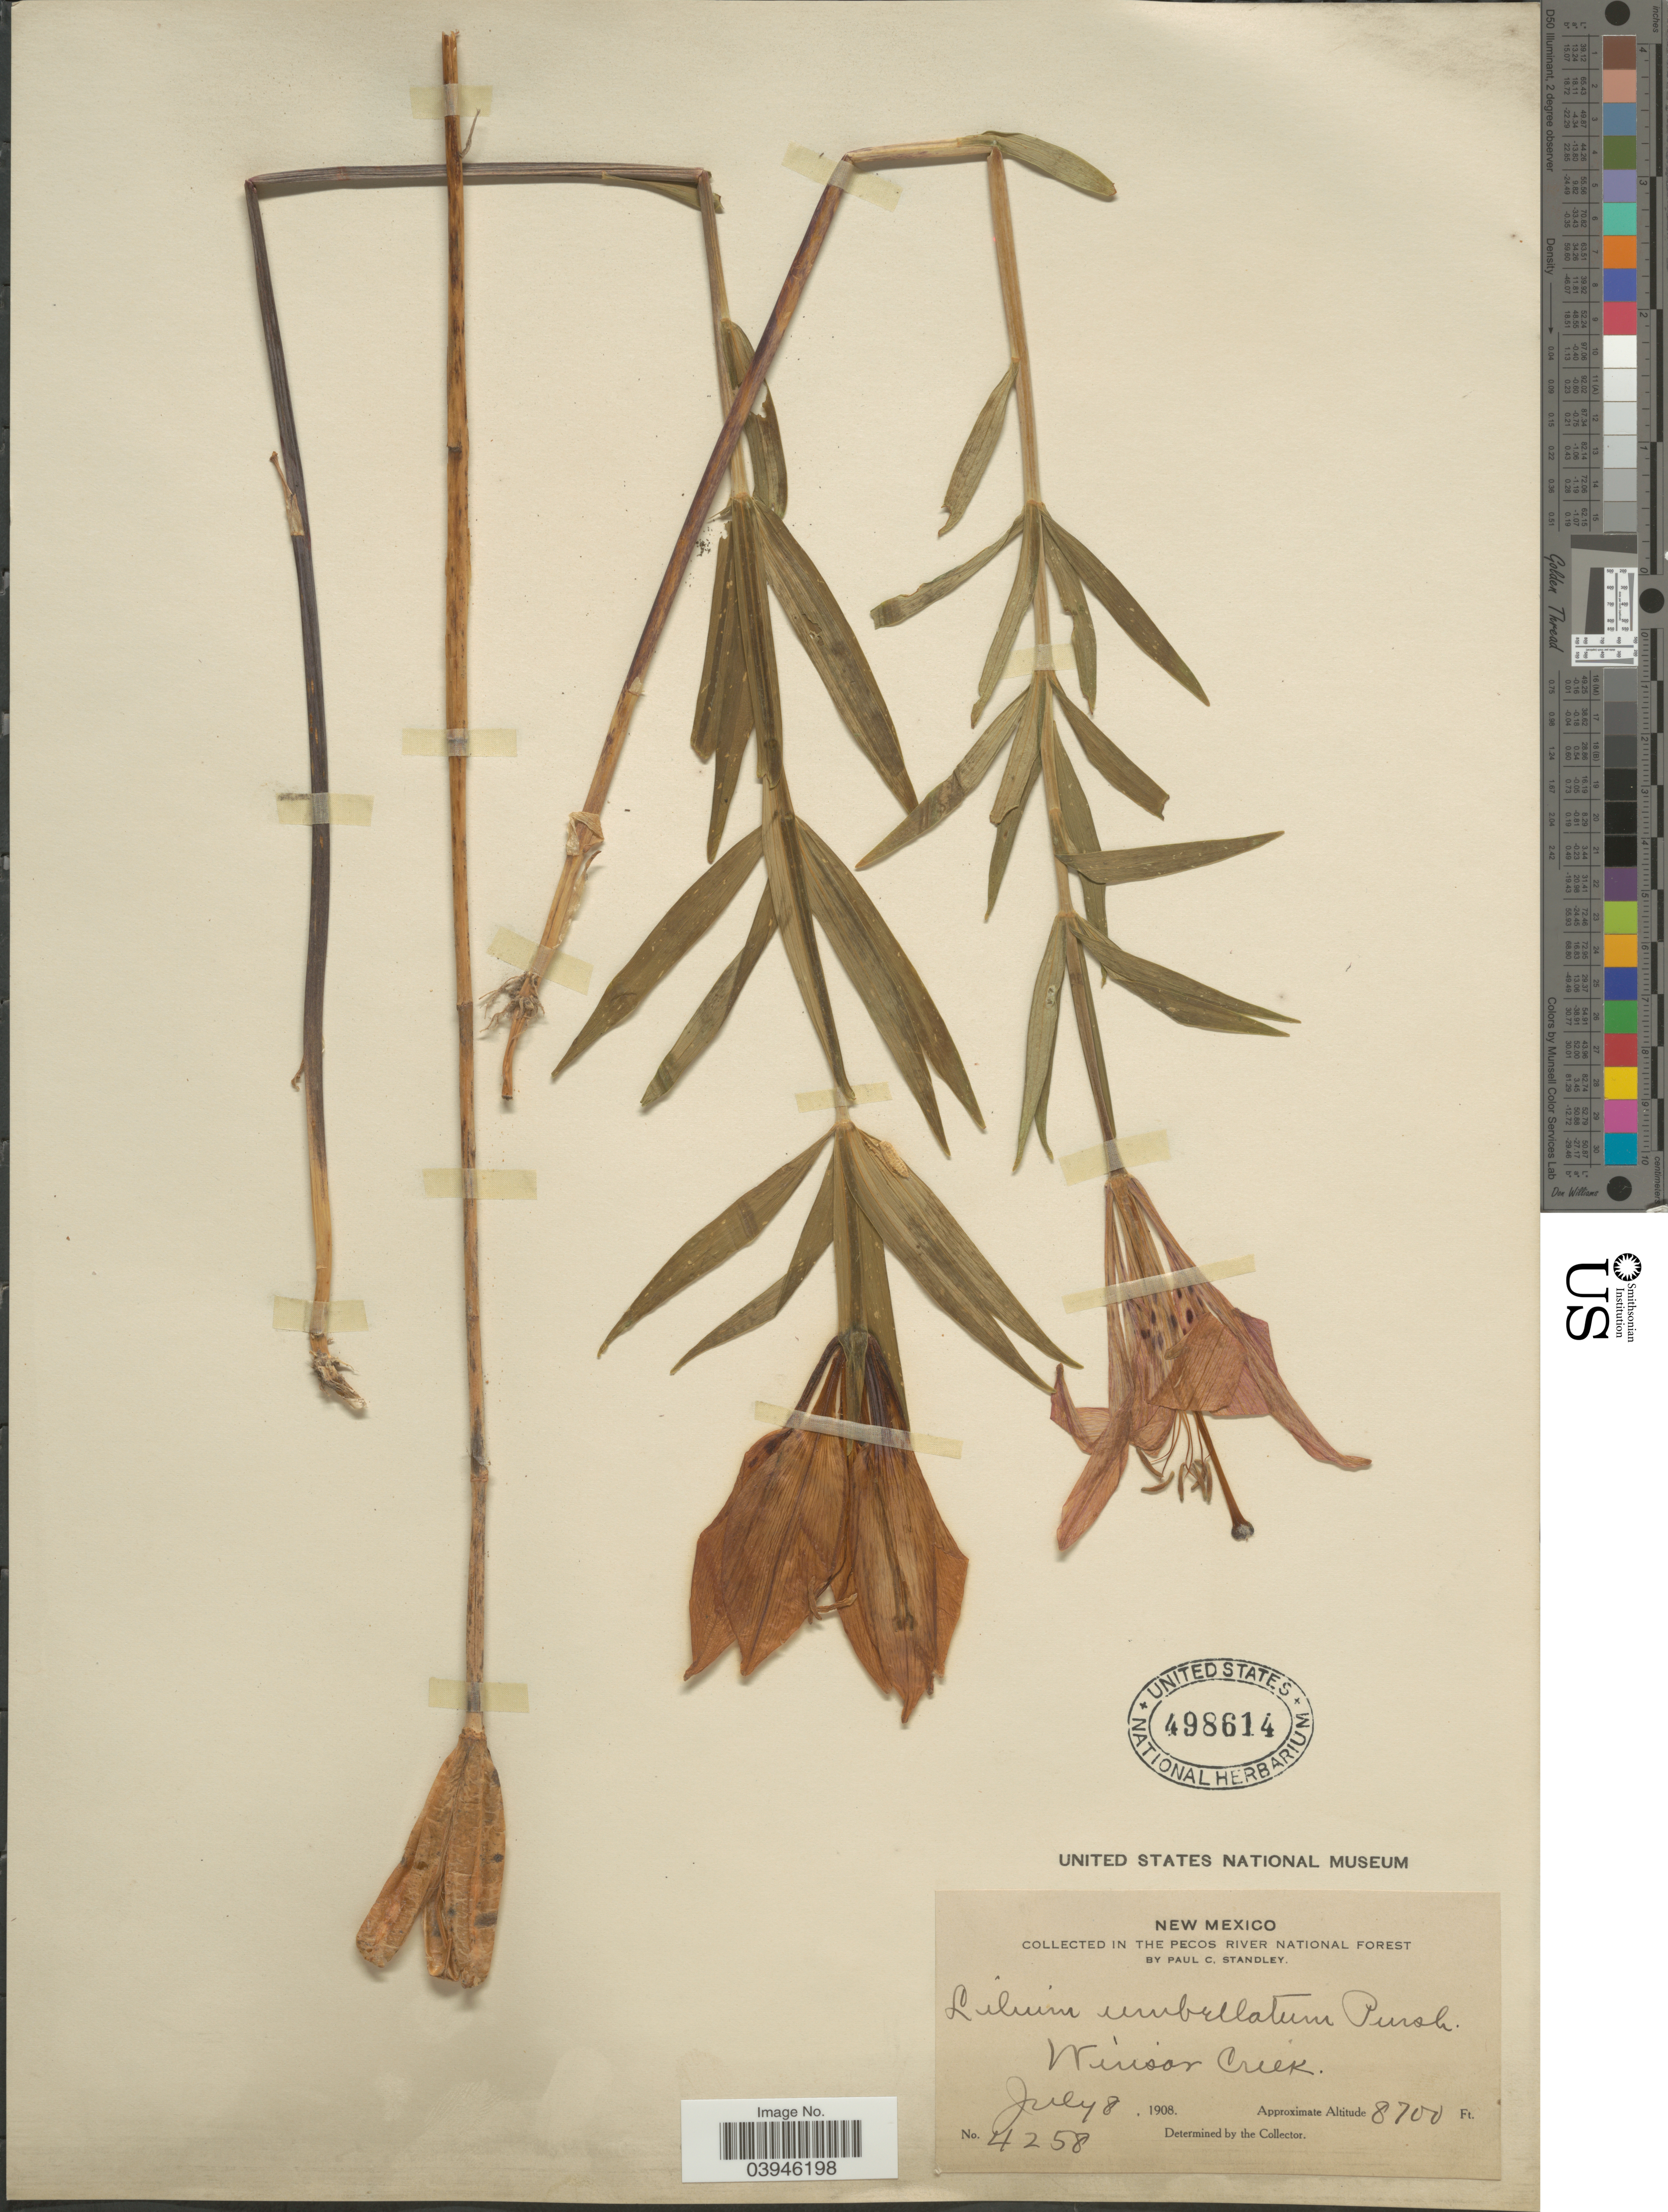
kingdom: Plantae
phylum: Tracheophyta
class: Liliopsida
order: Liliales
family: Liliaceae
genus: Lilium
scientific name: Lilium philadelphicum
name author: L.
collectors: P. C. Standley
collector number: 4258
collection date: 1908-07-08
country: United States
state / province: New Mexico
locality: In the Pecos River National Forest. Winsor Creek.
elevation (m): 2652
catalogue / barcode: US 498614